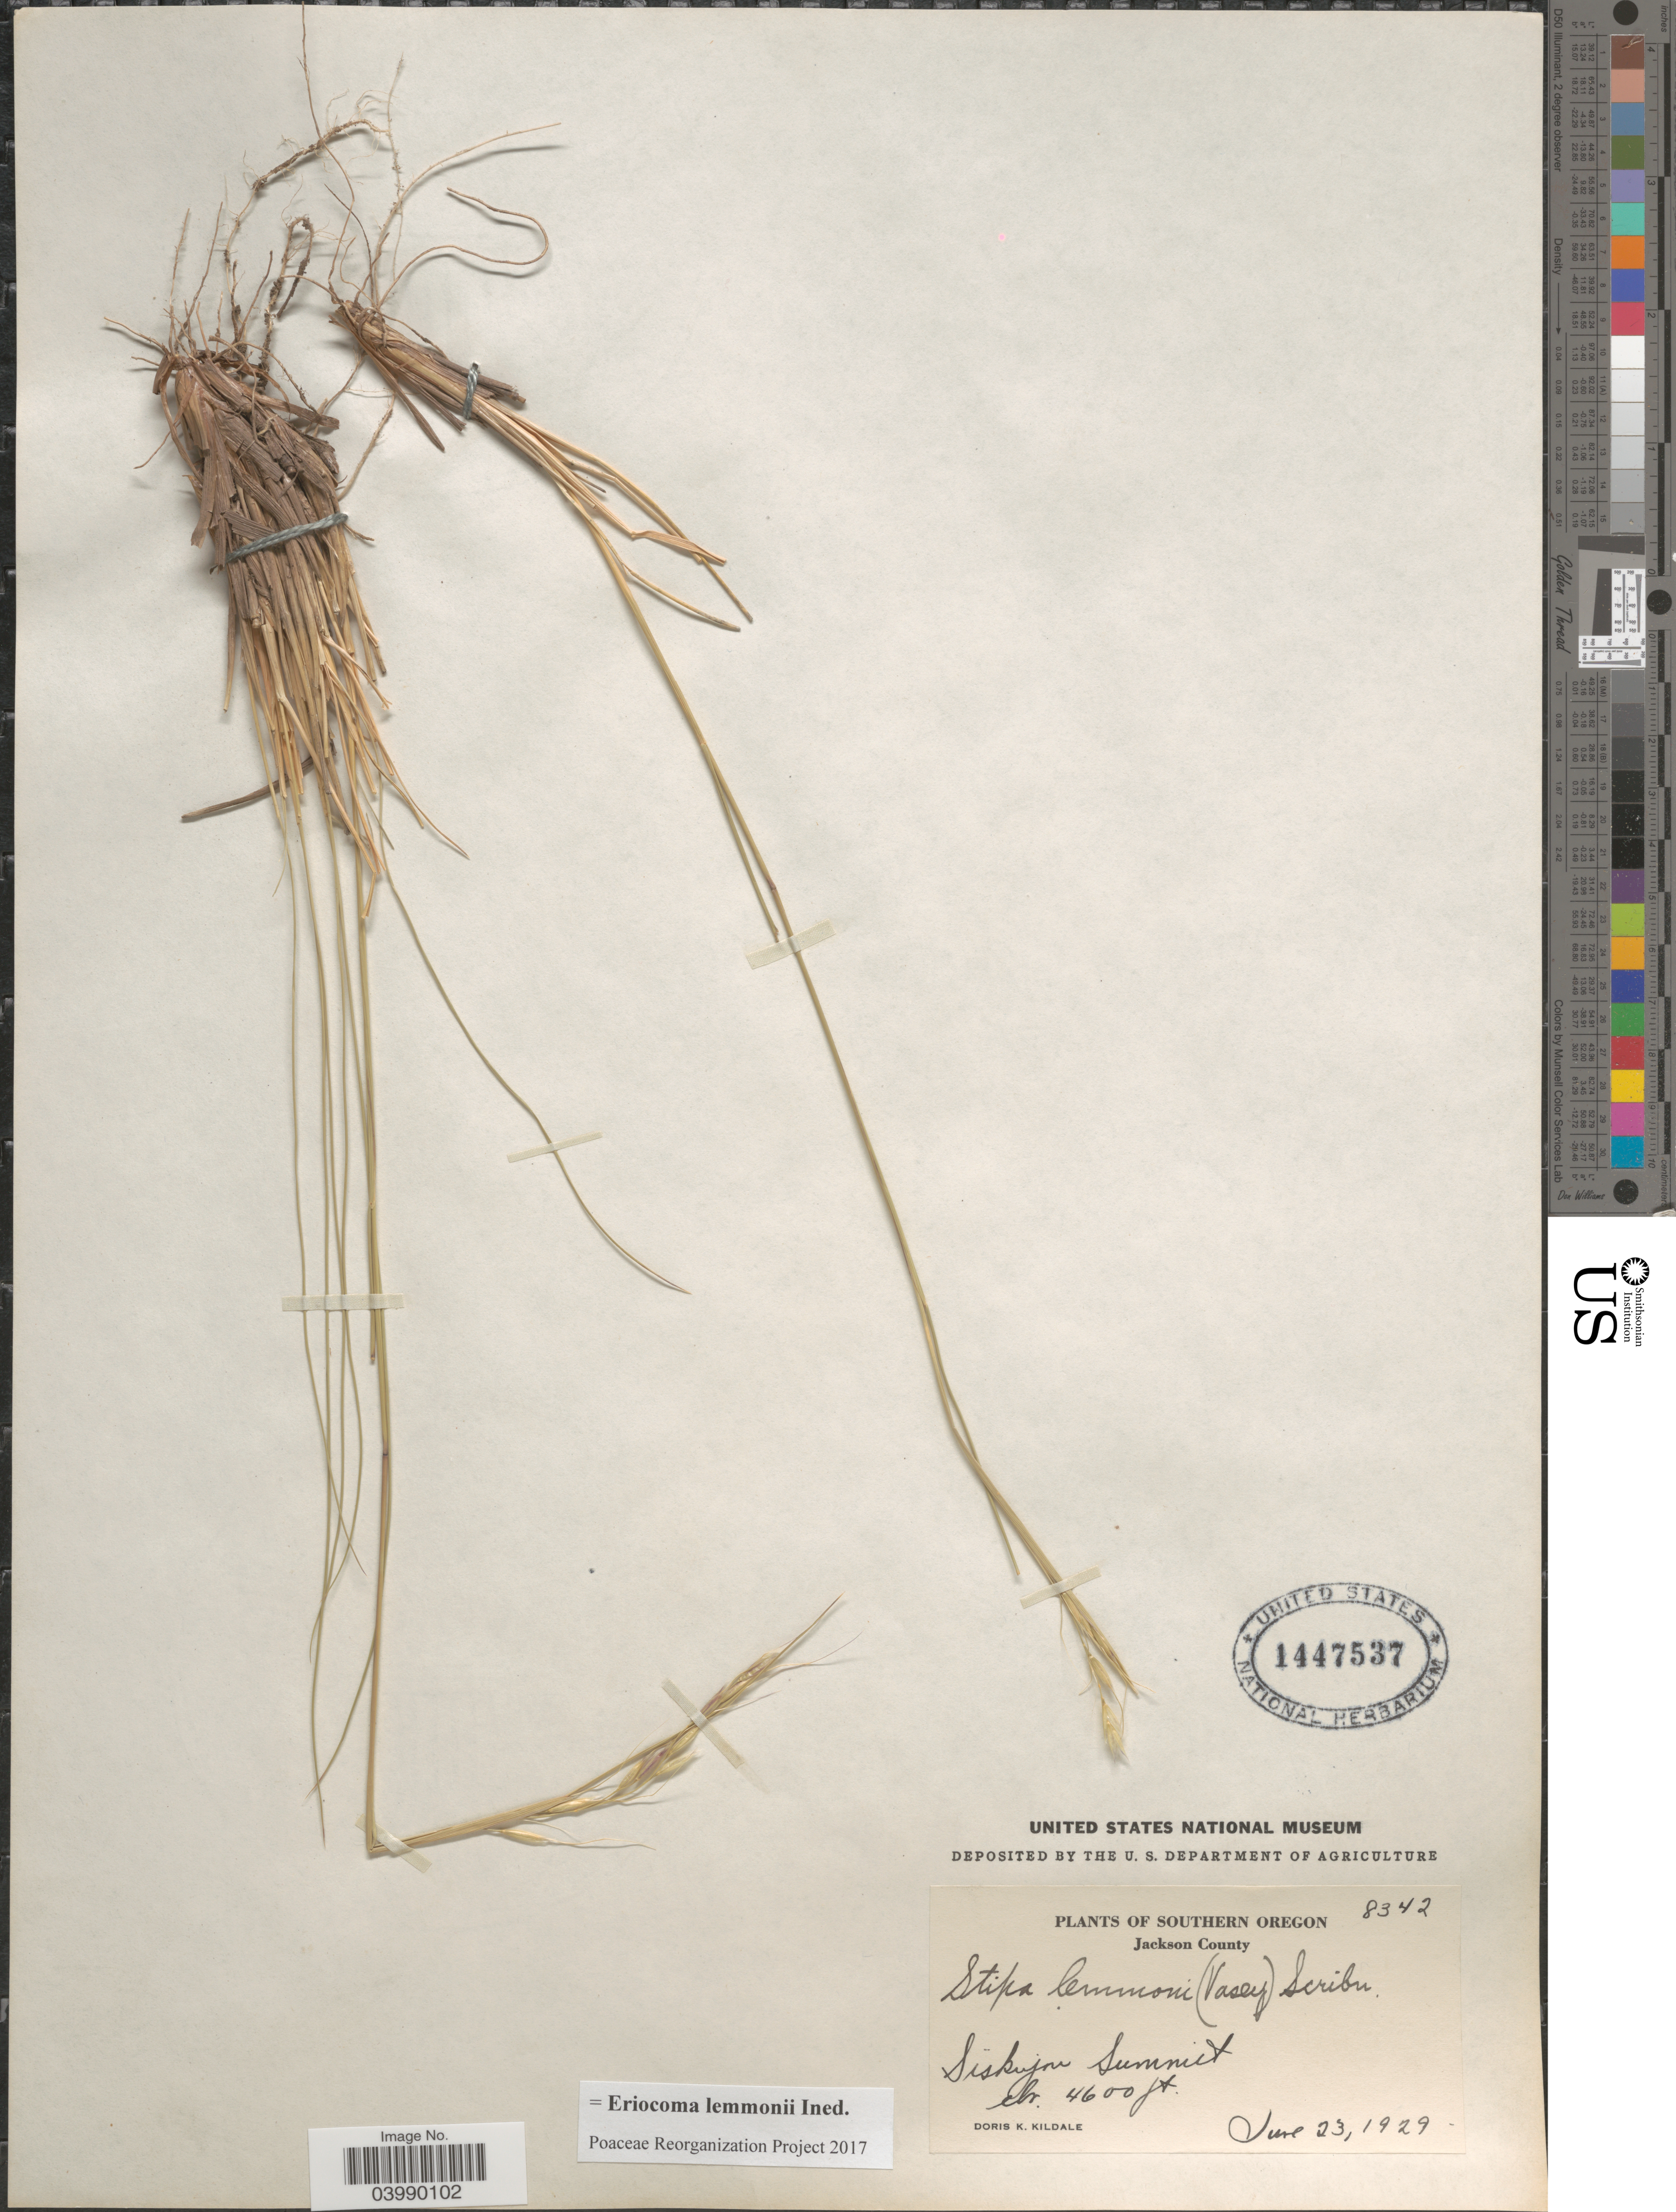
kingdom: Plantae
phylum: Tracheophyta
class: Liliopsida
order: Poales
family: Poaceae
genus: Eriocoma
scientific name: Eriocoma lemmonii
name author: (Vasey) Romasch.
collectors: D. Kildale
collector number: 8342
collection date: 1929-06-23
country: United States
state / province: Oregon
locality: Southern Oregon. Jackson County. Siskiyou Summit.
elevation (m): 1402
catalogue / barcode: US 1447537